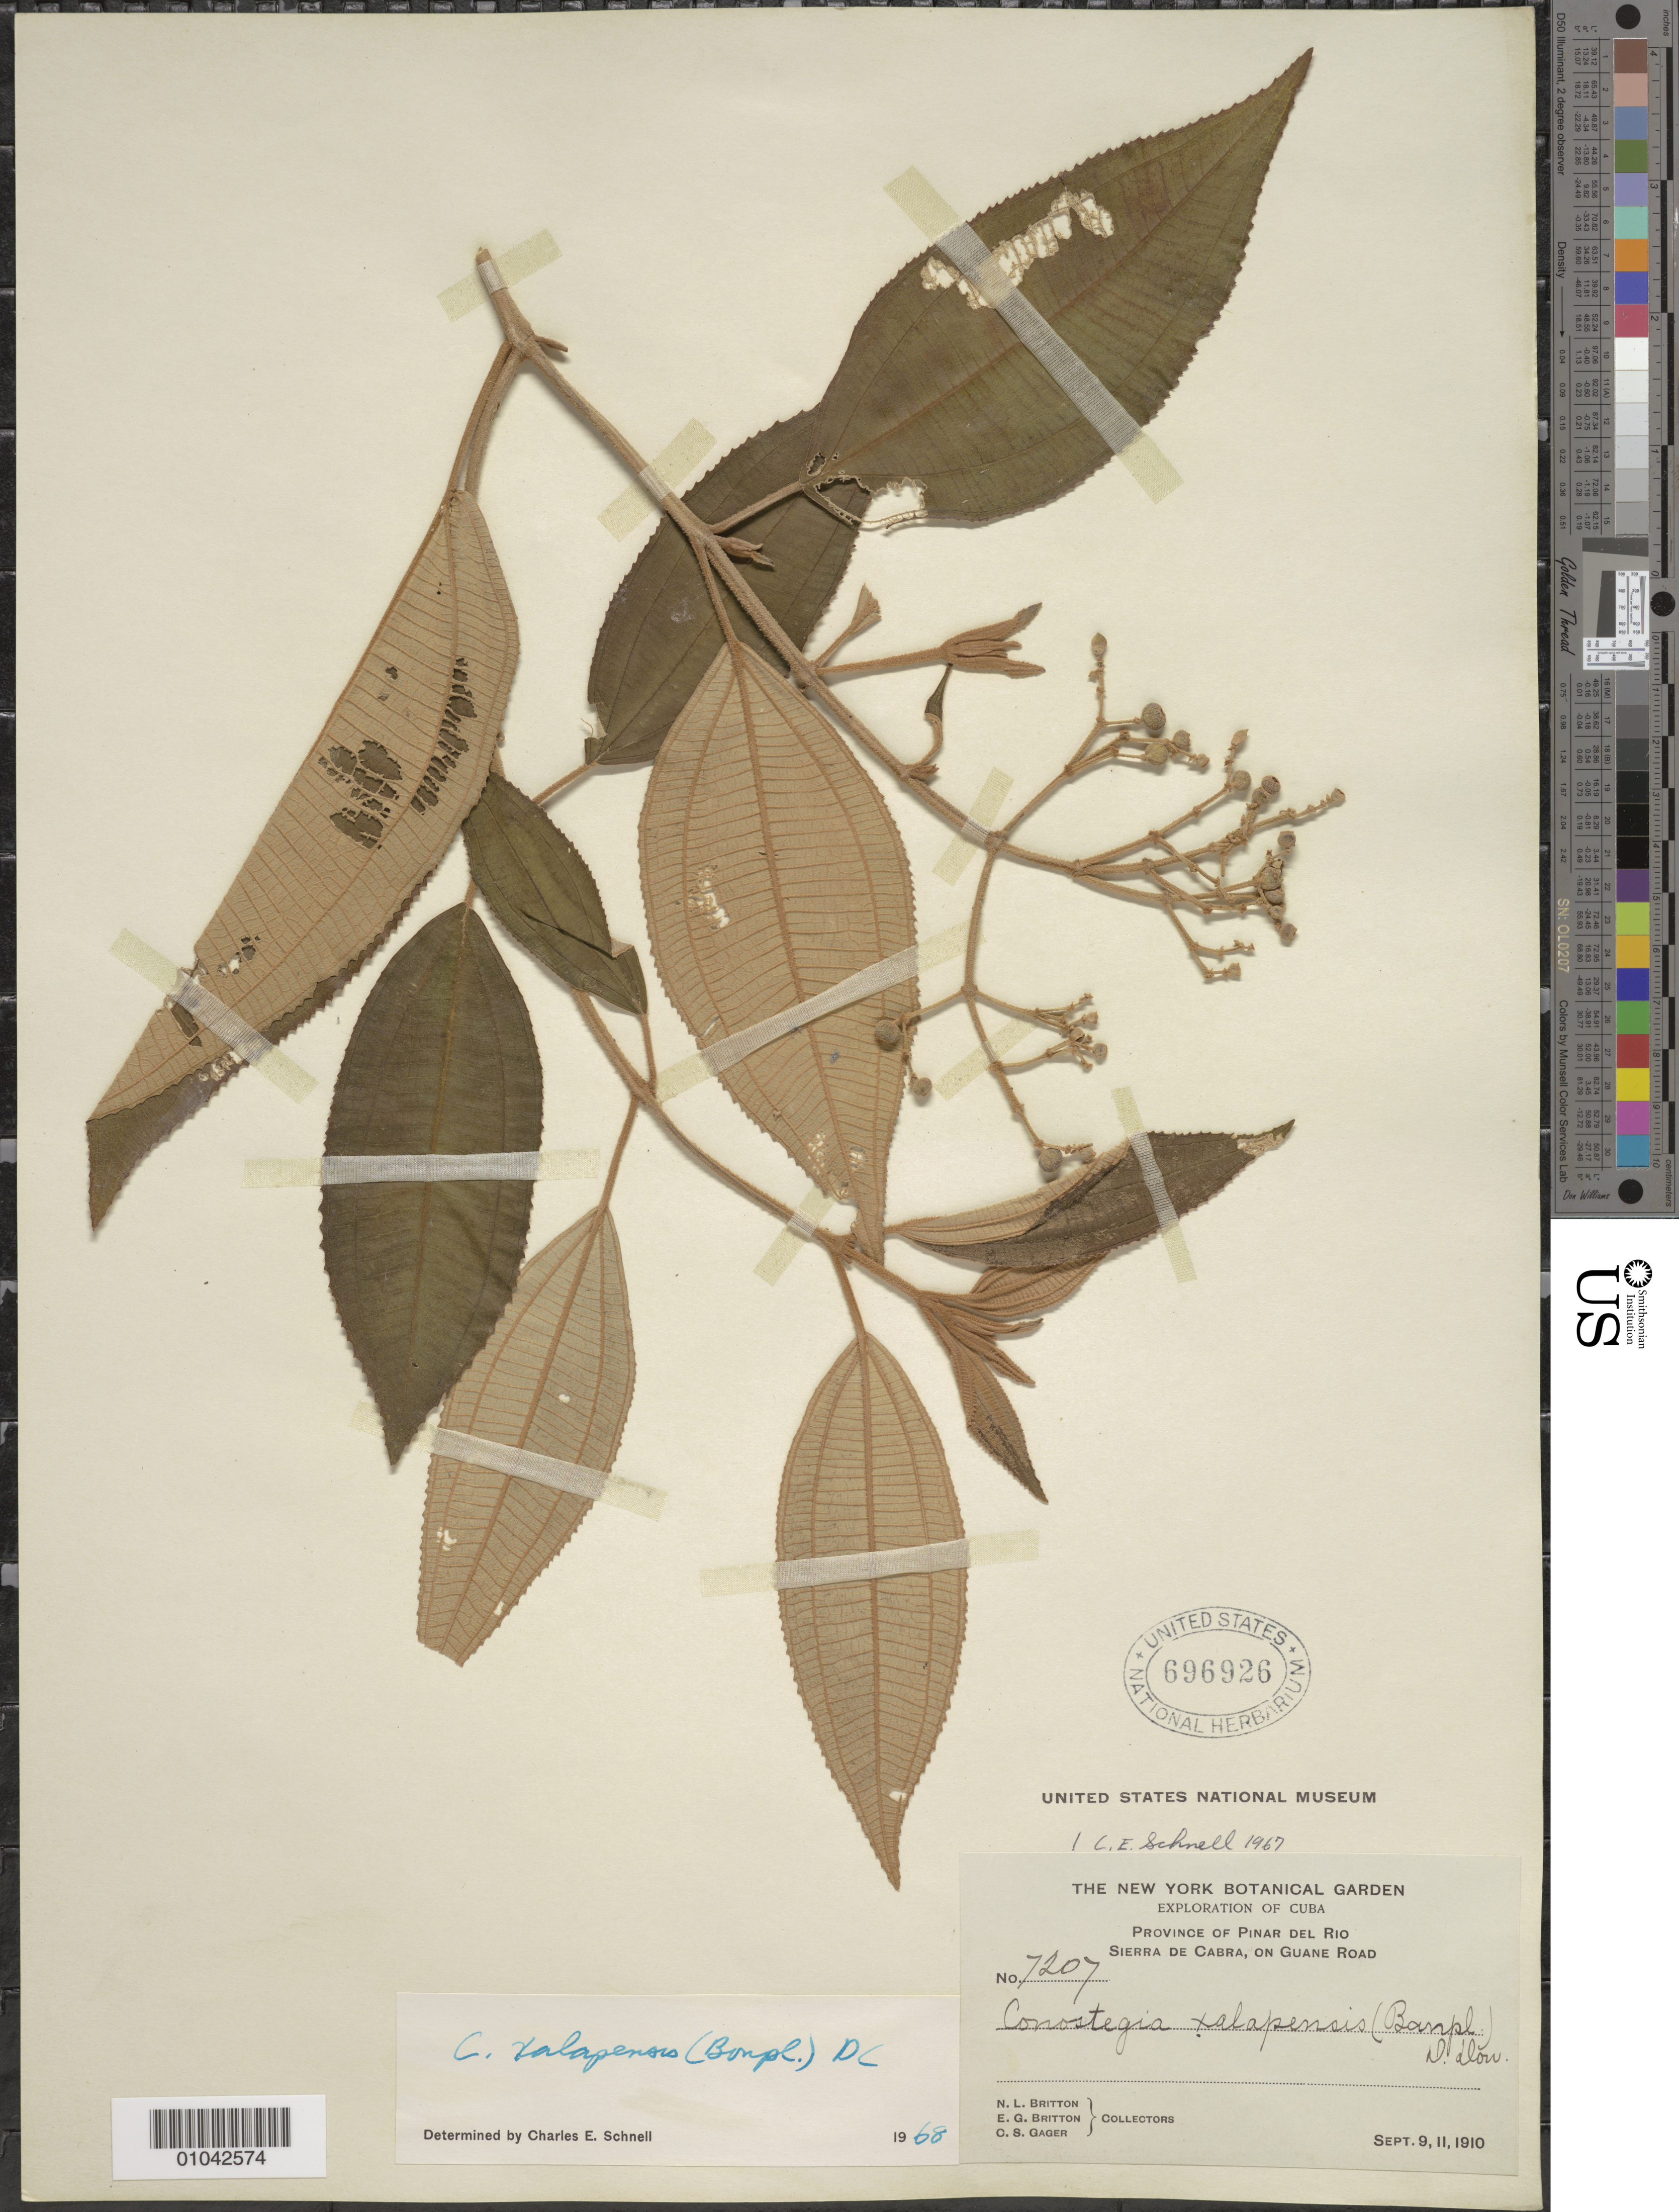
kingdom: Plantae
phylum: Tracheophyta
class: Magnoliopsida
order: Myrtales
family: Melastomataceae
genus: Conostegia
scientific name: Conostegia xylapensis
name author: (Bonpl.) D. Don ex DC.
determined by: Schnell, C. E.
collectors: N. Britton, E. G. Britton & O. Gager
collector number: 7207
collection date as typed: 09 Sep 1910 and 11 Sep 1910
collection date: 1910-09-09,1910-09-11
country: Cuba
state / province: Pinar del Rio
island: Cuba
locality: Sierra de Cabra, on Guane Road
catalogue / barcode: US 696926